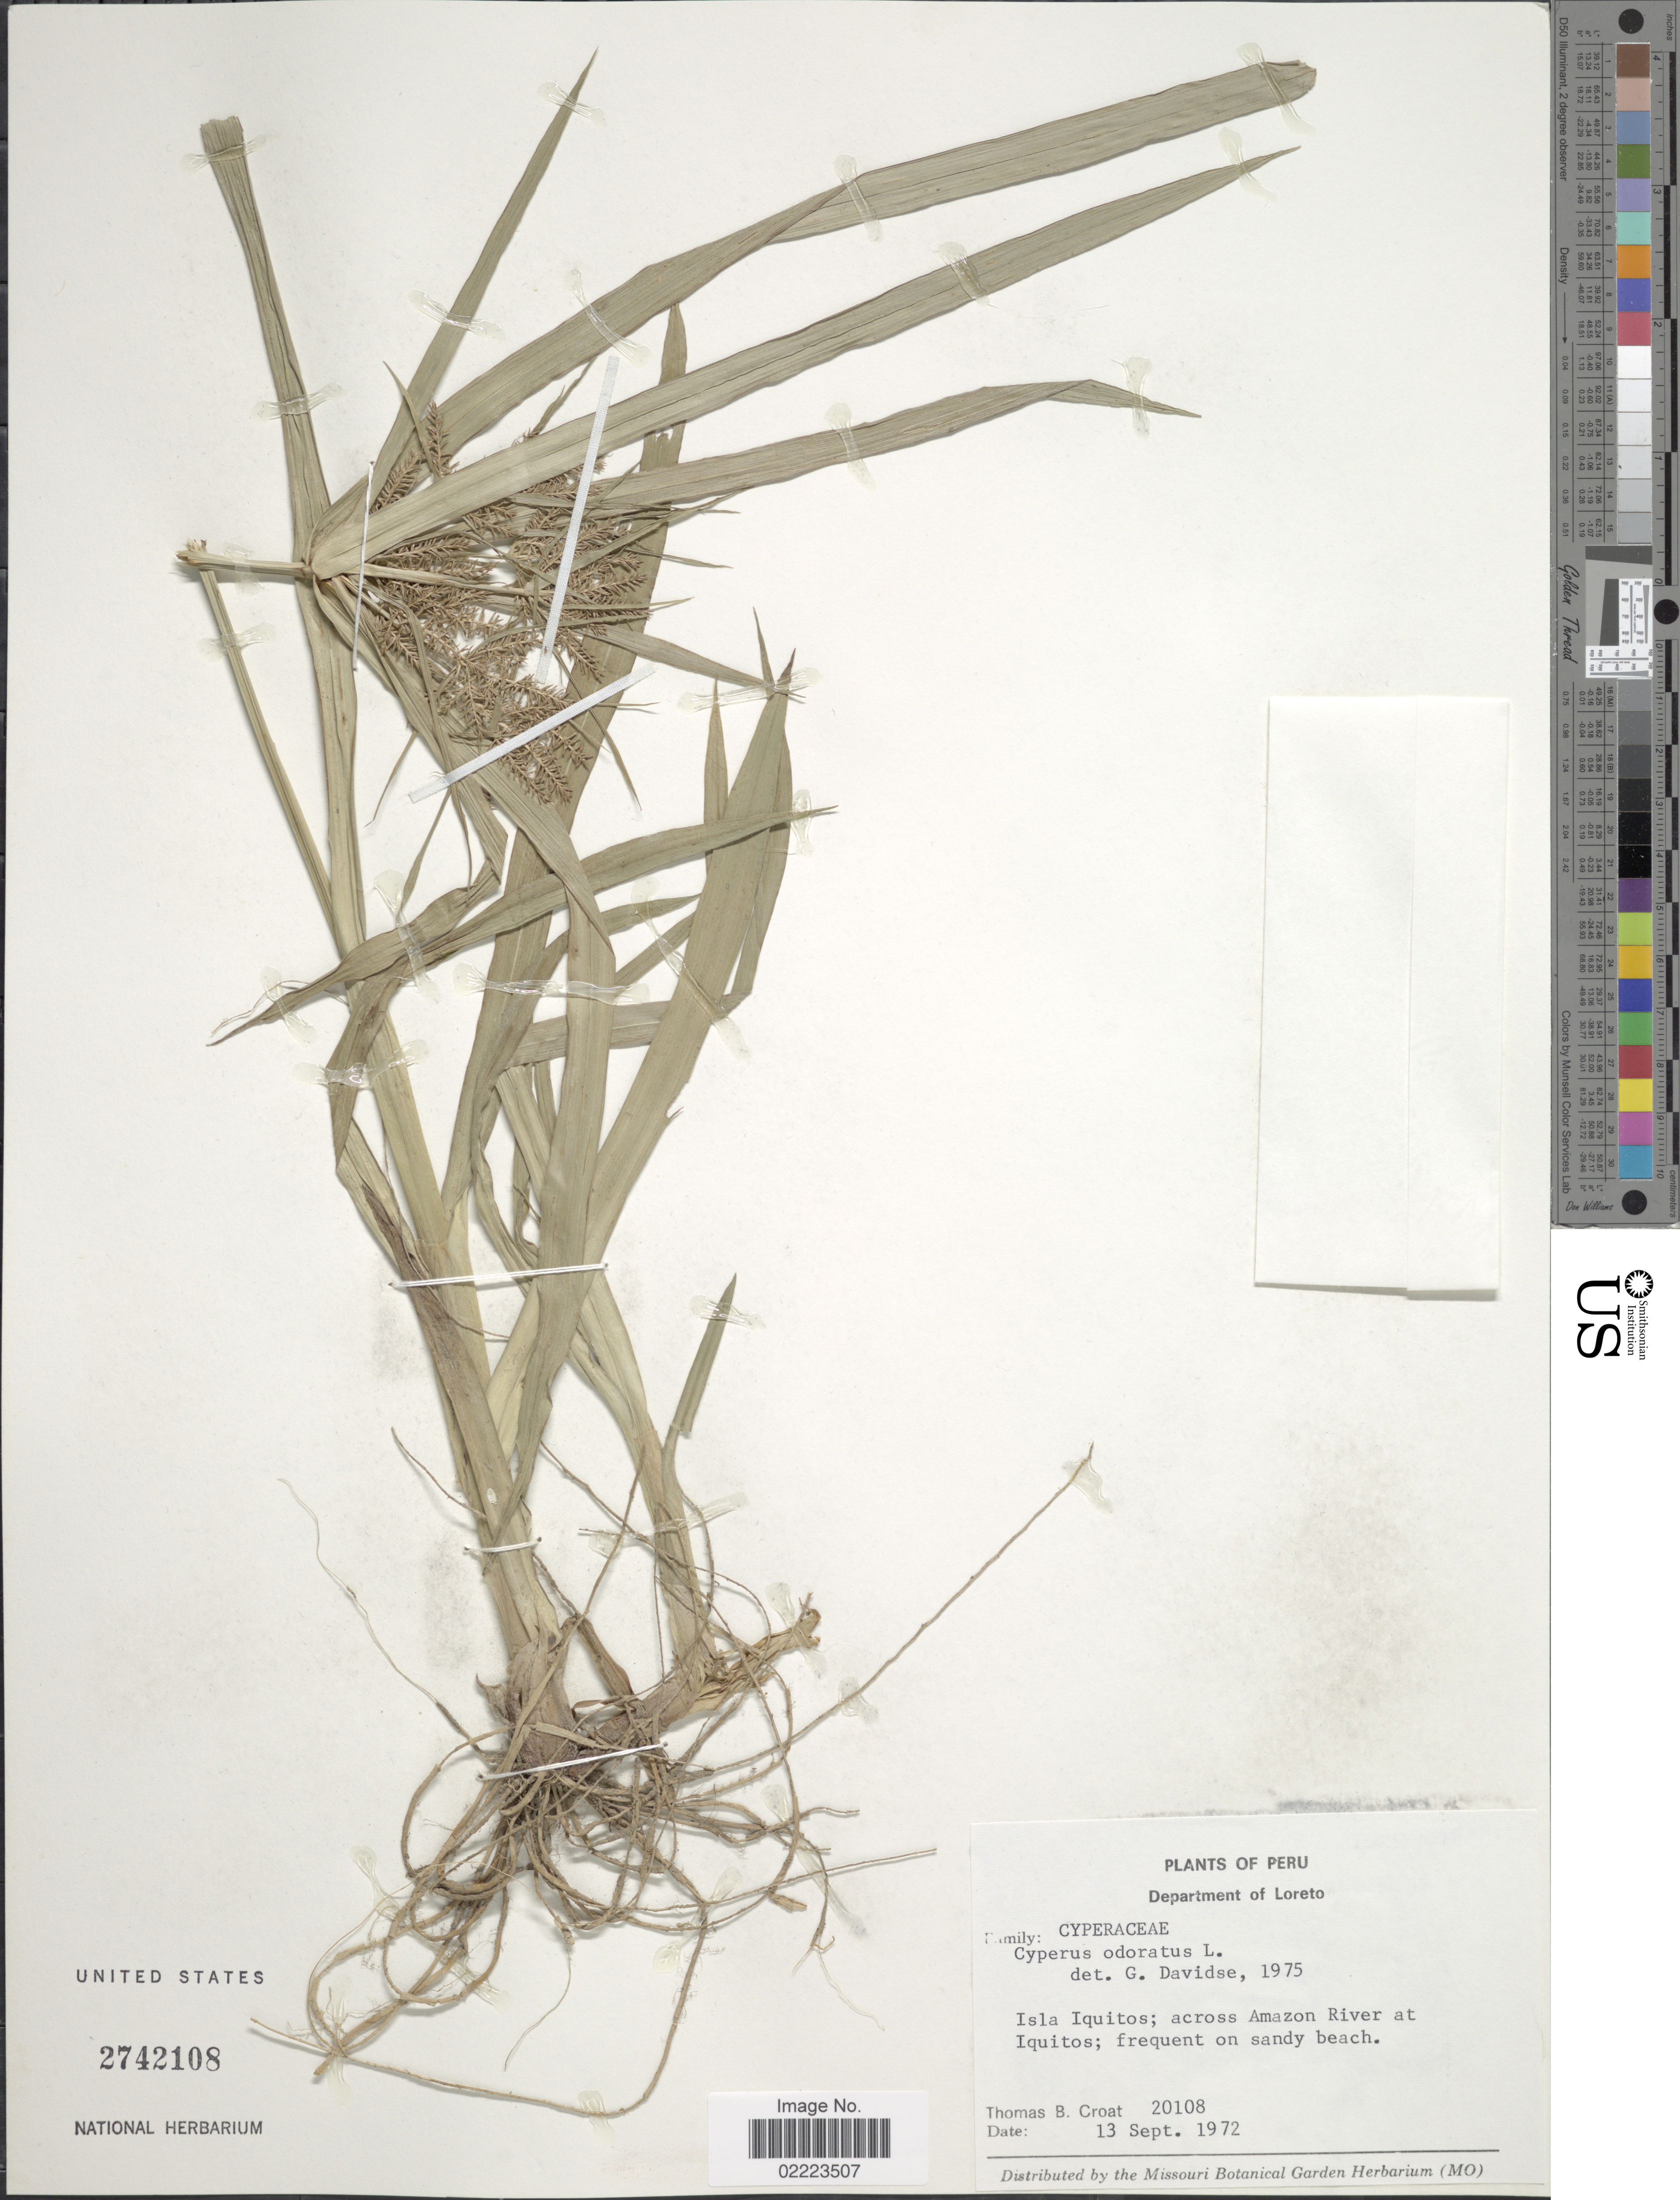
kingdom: Plantae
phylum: Tracheophyta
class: Liliopsida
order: Poales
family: Cyperaceae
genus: Cyperus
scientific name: Cyperus odoratus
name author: L.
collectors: T. B. Croat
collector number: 20108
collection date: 1972-09-13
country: Peru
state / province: Loreto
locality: Department of Loreto. Isla Iquitos; across Amazon River at Iquitos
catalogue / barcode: US 2742108